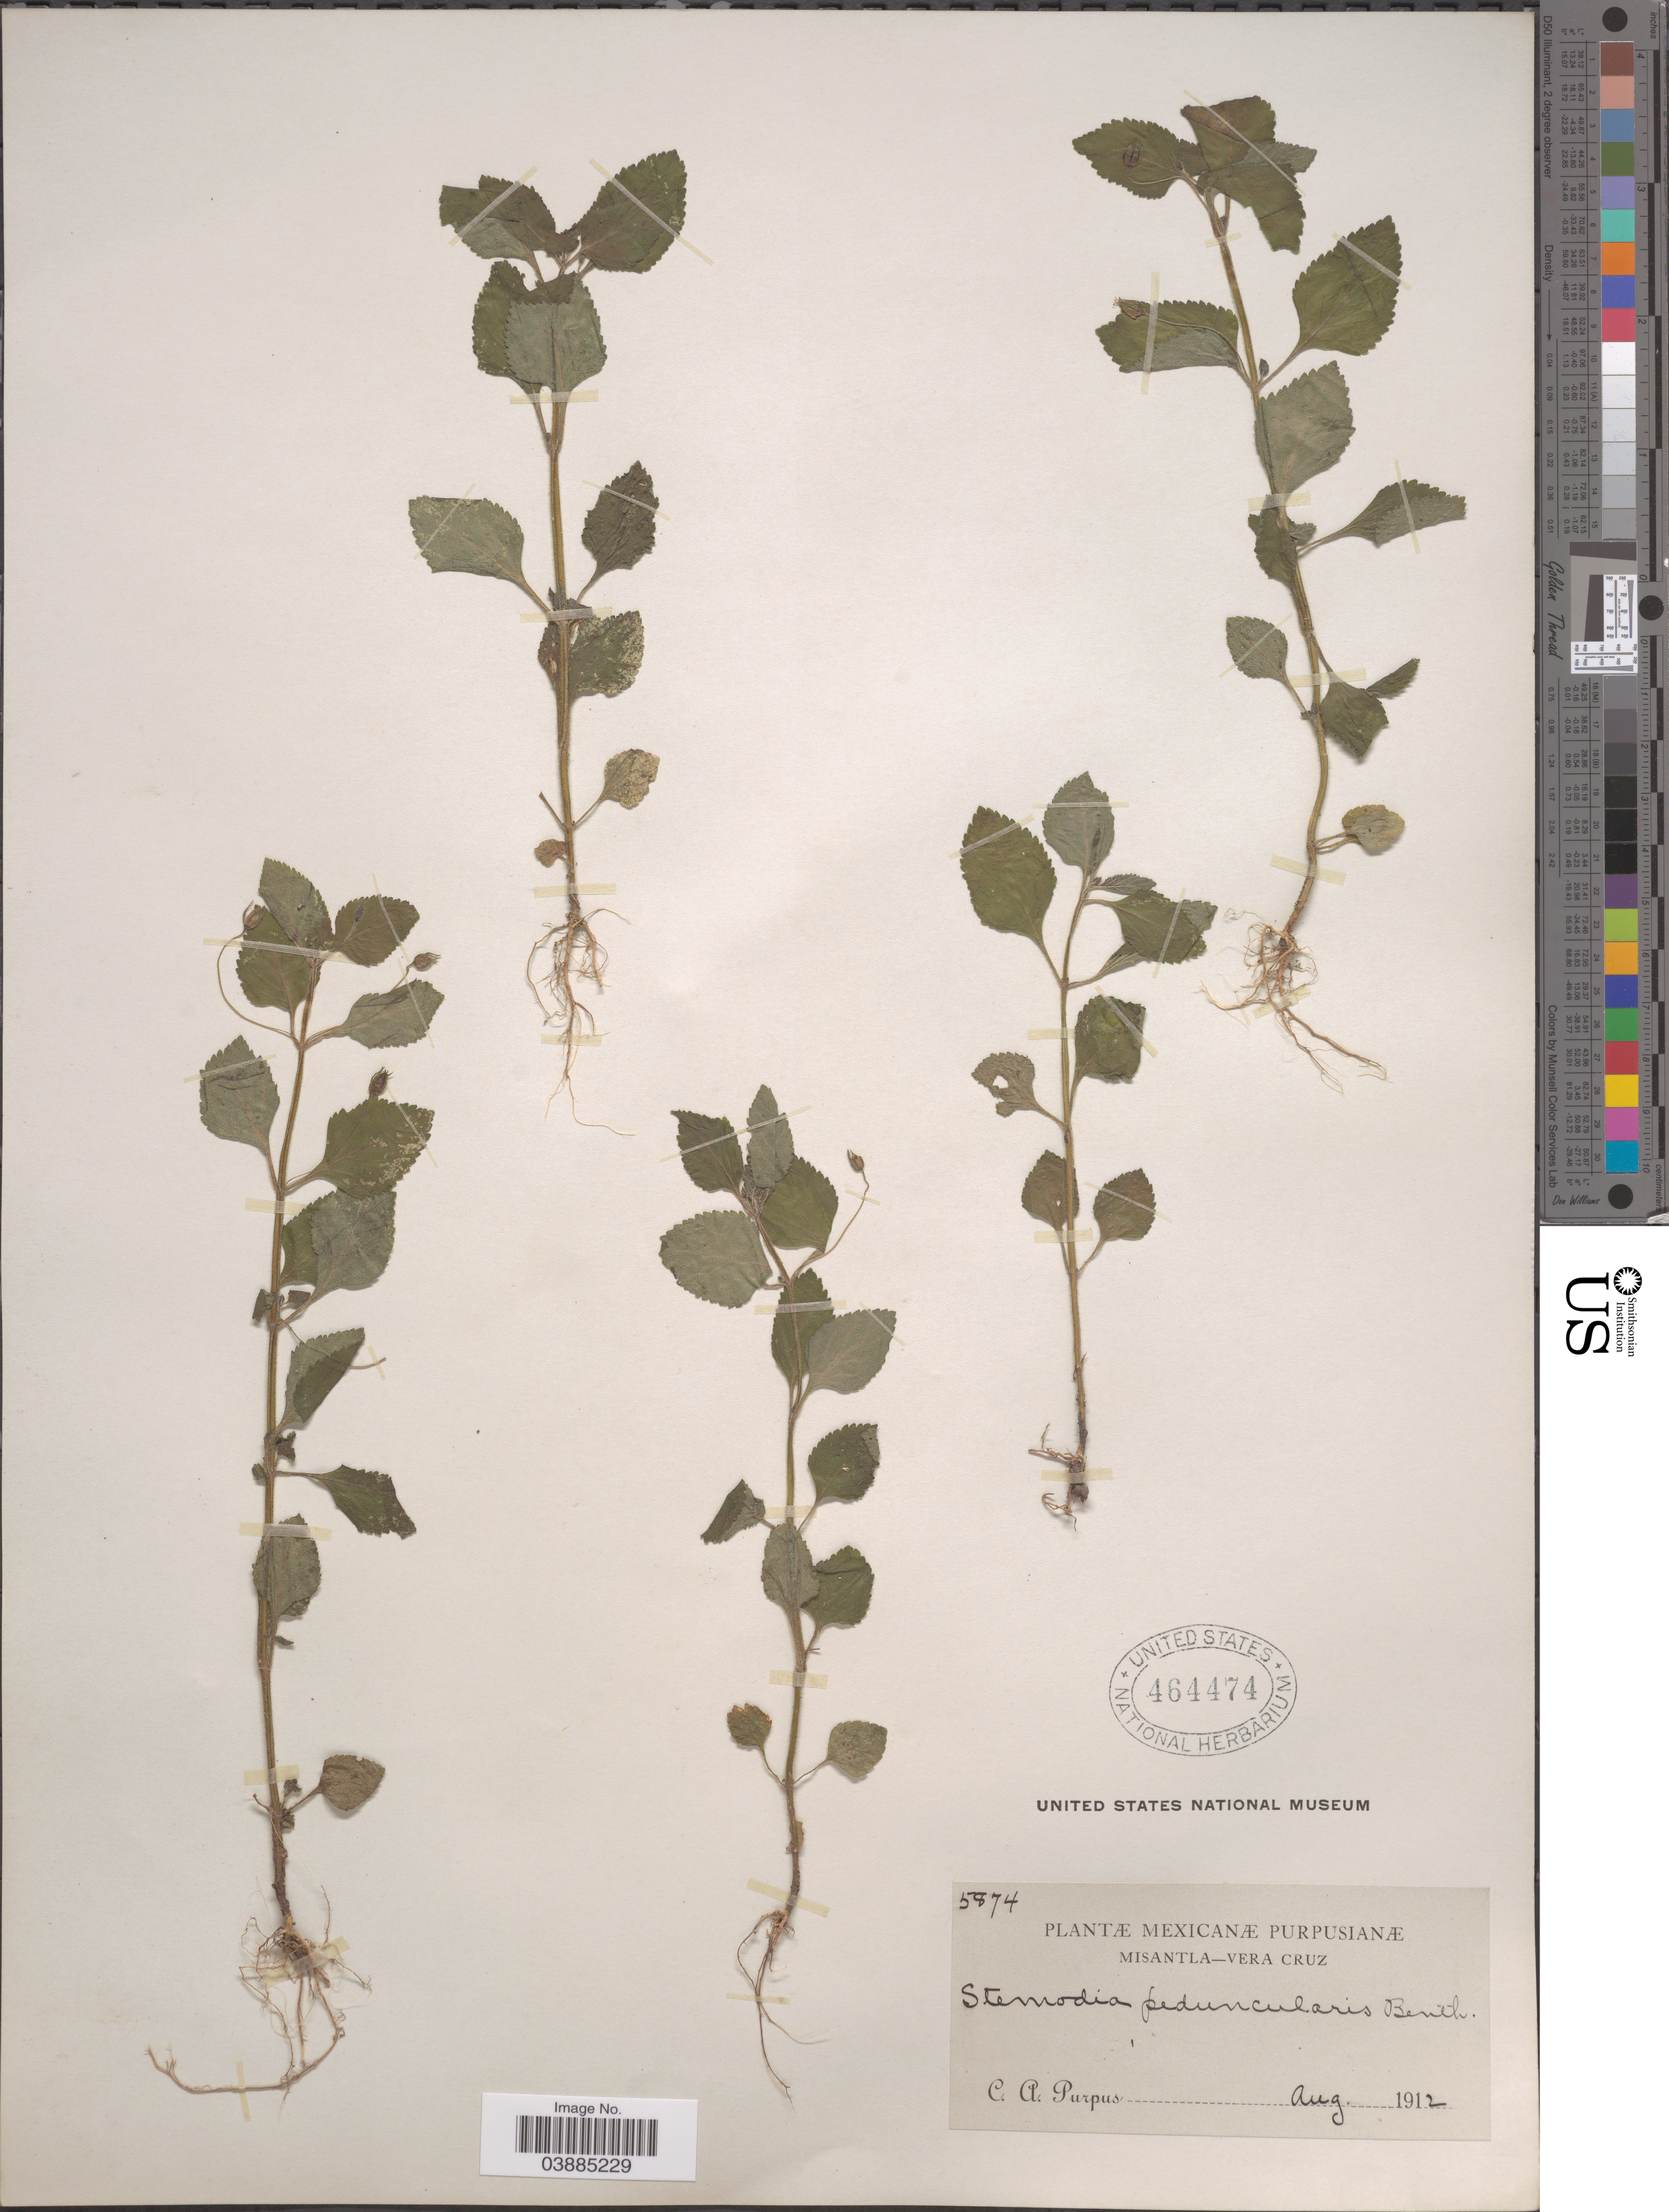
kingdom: Plantae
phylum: Tracheophyta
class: Magnoliopsida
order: Lamiales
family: Plantaginaceae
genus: Stemodia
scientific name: Stemodia pubescens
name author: (R. Br.) W.R. Barker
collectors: C. A. Purpus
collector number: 5874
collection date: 1912-08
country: Mexico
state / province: Veracruz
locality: Misantla - Vera Cruz.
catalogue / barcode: US 464474